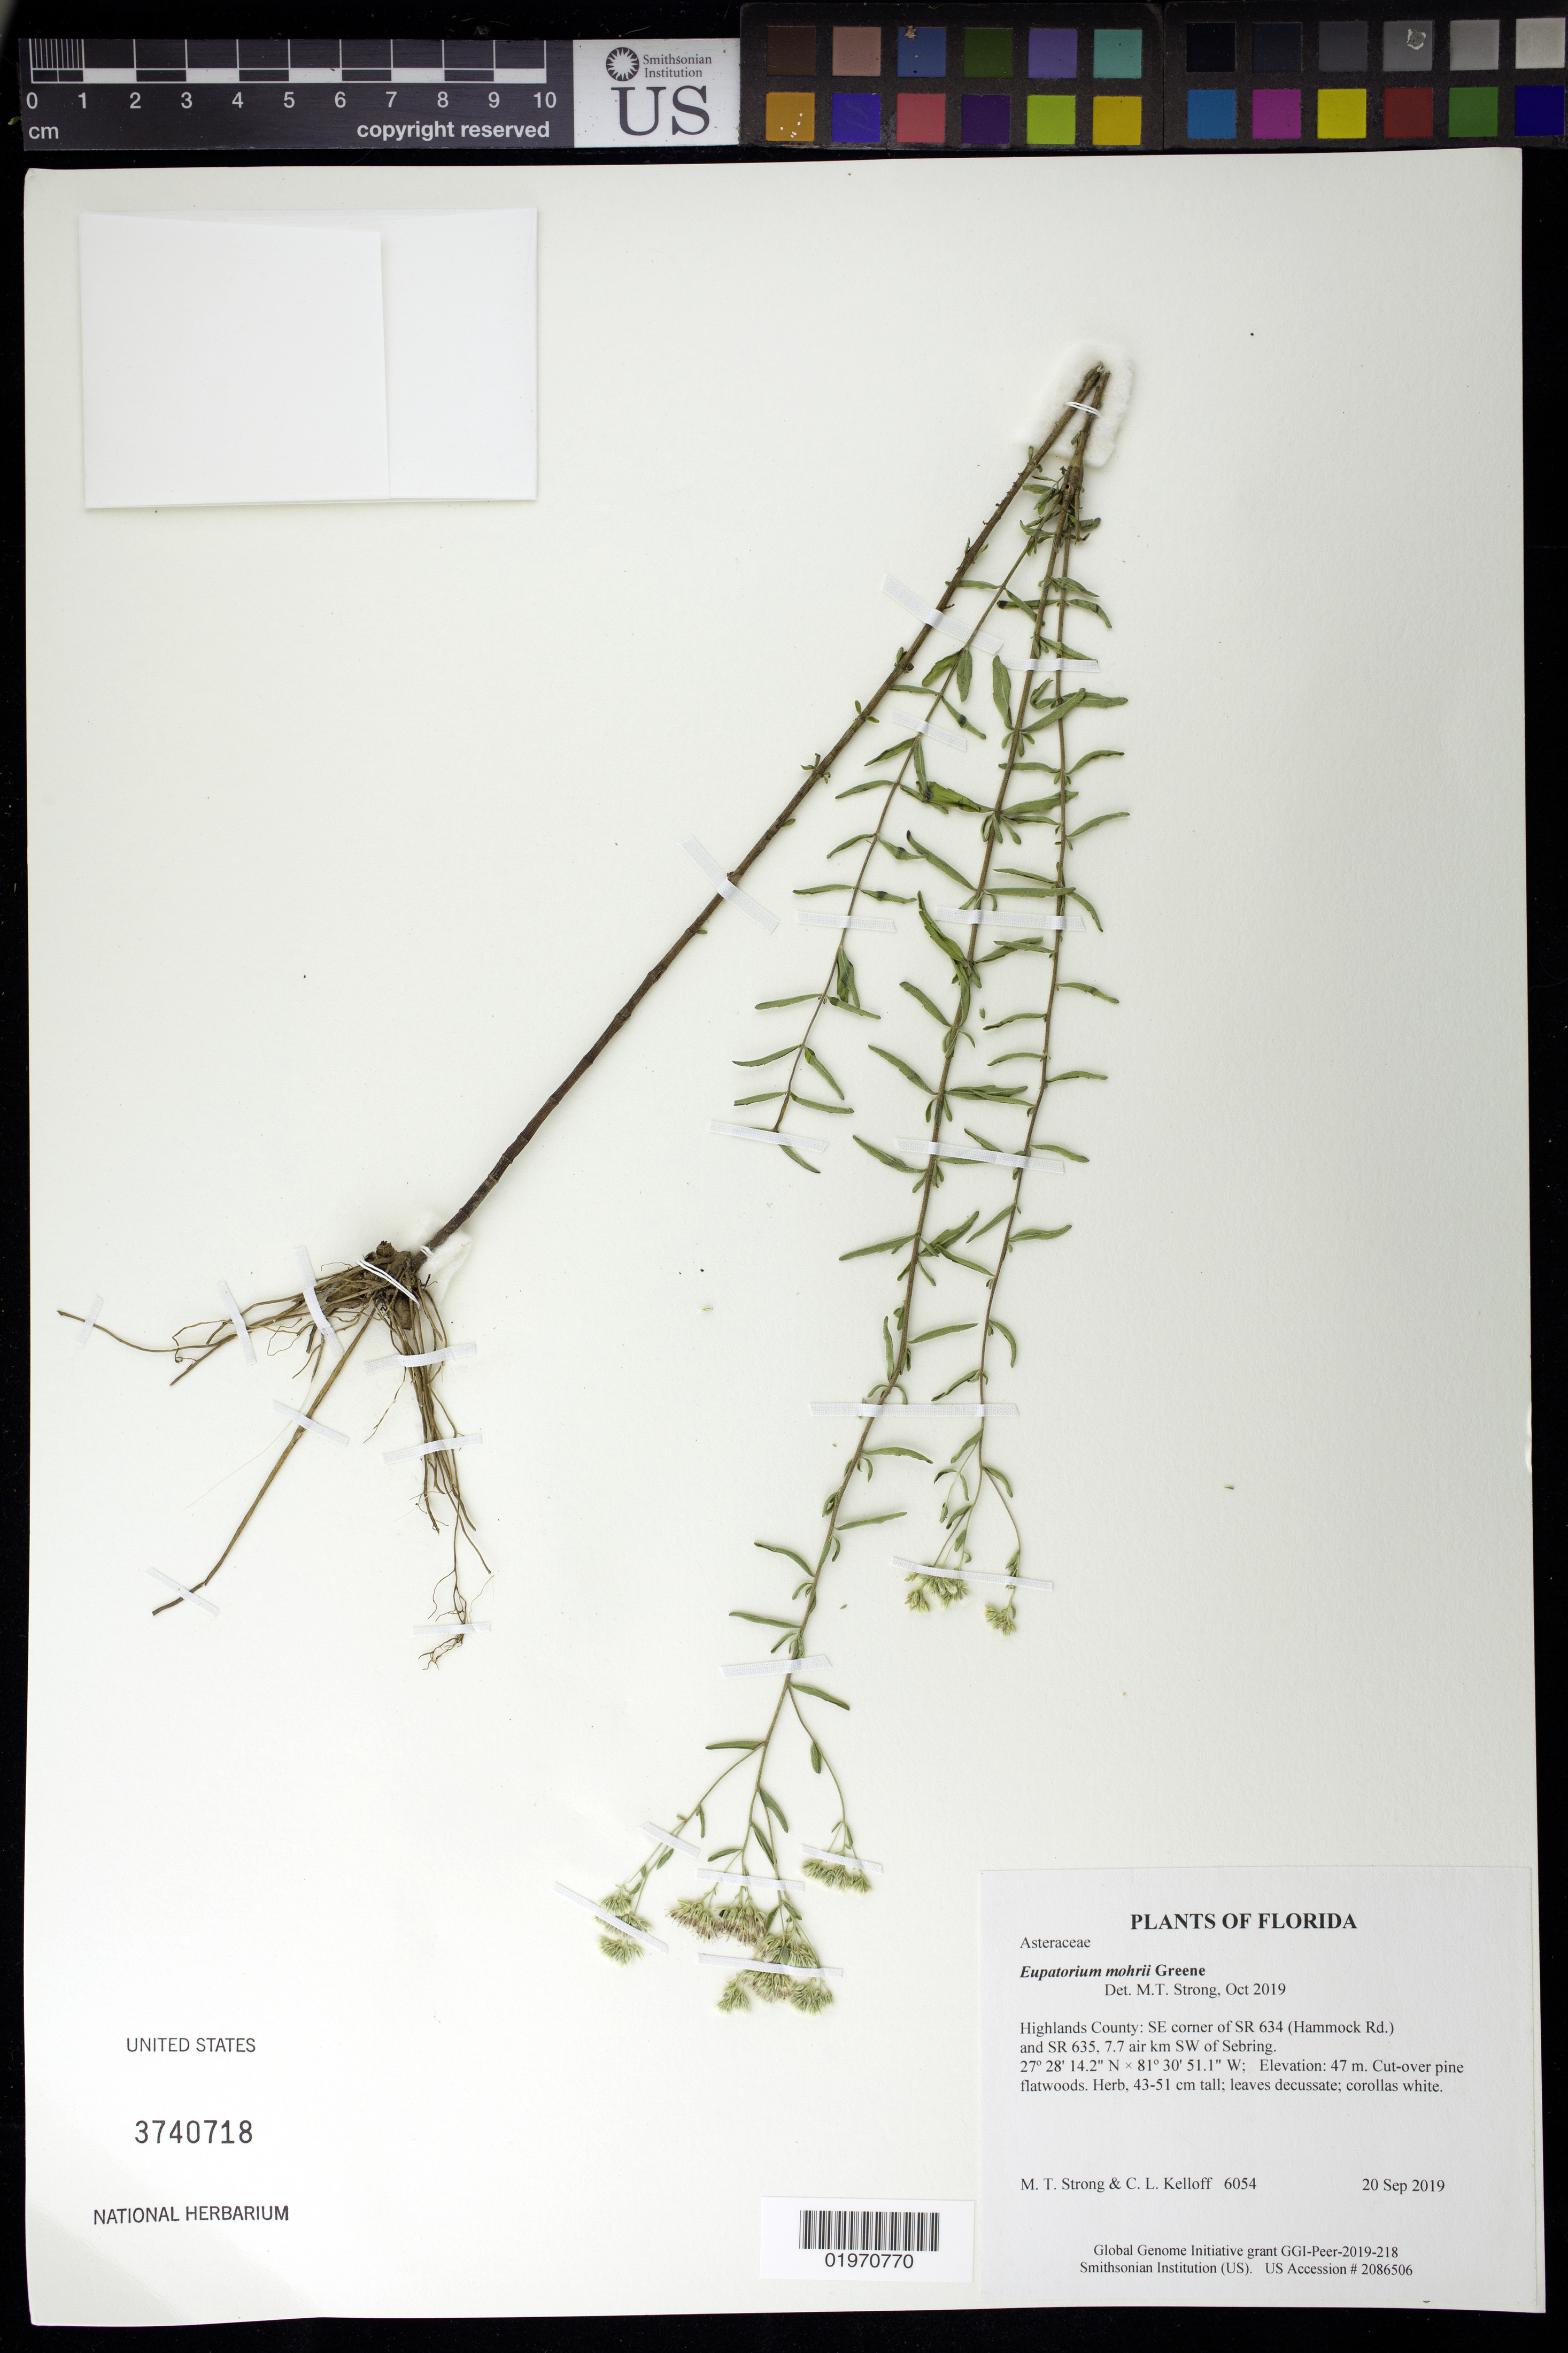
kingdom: Plantae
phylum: Tracheophyta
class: Magnoliopsida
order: Asterales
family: Asteraceae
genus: Eupatorium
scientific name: Eupatorium mohrii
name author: Greene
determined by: Strong, Mark T., (BOT), Smithsonian Institution - National Museum of Natural History (UNITED STATES)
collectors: M. T. Strong & C. L. Kelloff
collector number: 6054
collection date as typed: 20 Sep 2019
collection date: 2019-09-20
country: United States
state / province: Florida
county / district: Highlands County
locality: SE corner of SR 634 (Hammock Rd.) and SR 635, 7.7 air km SW of Sebring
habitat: Cut-over pine flatwoods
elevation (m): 47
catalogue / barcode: US 3740718